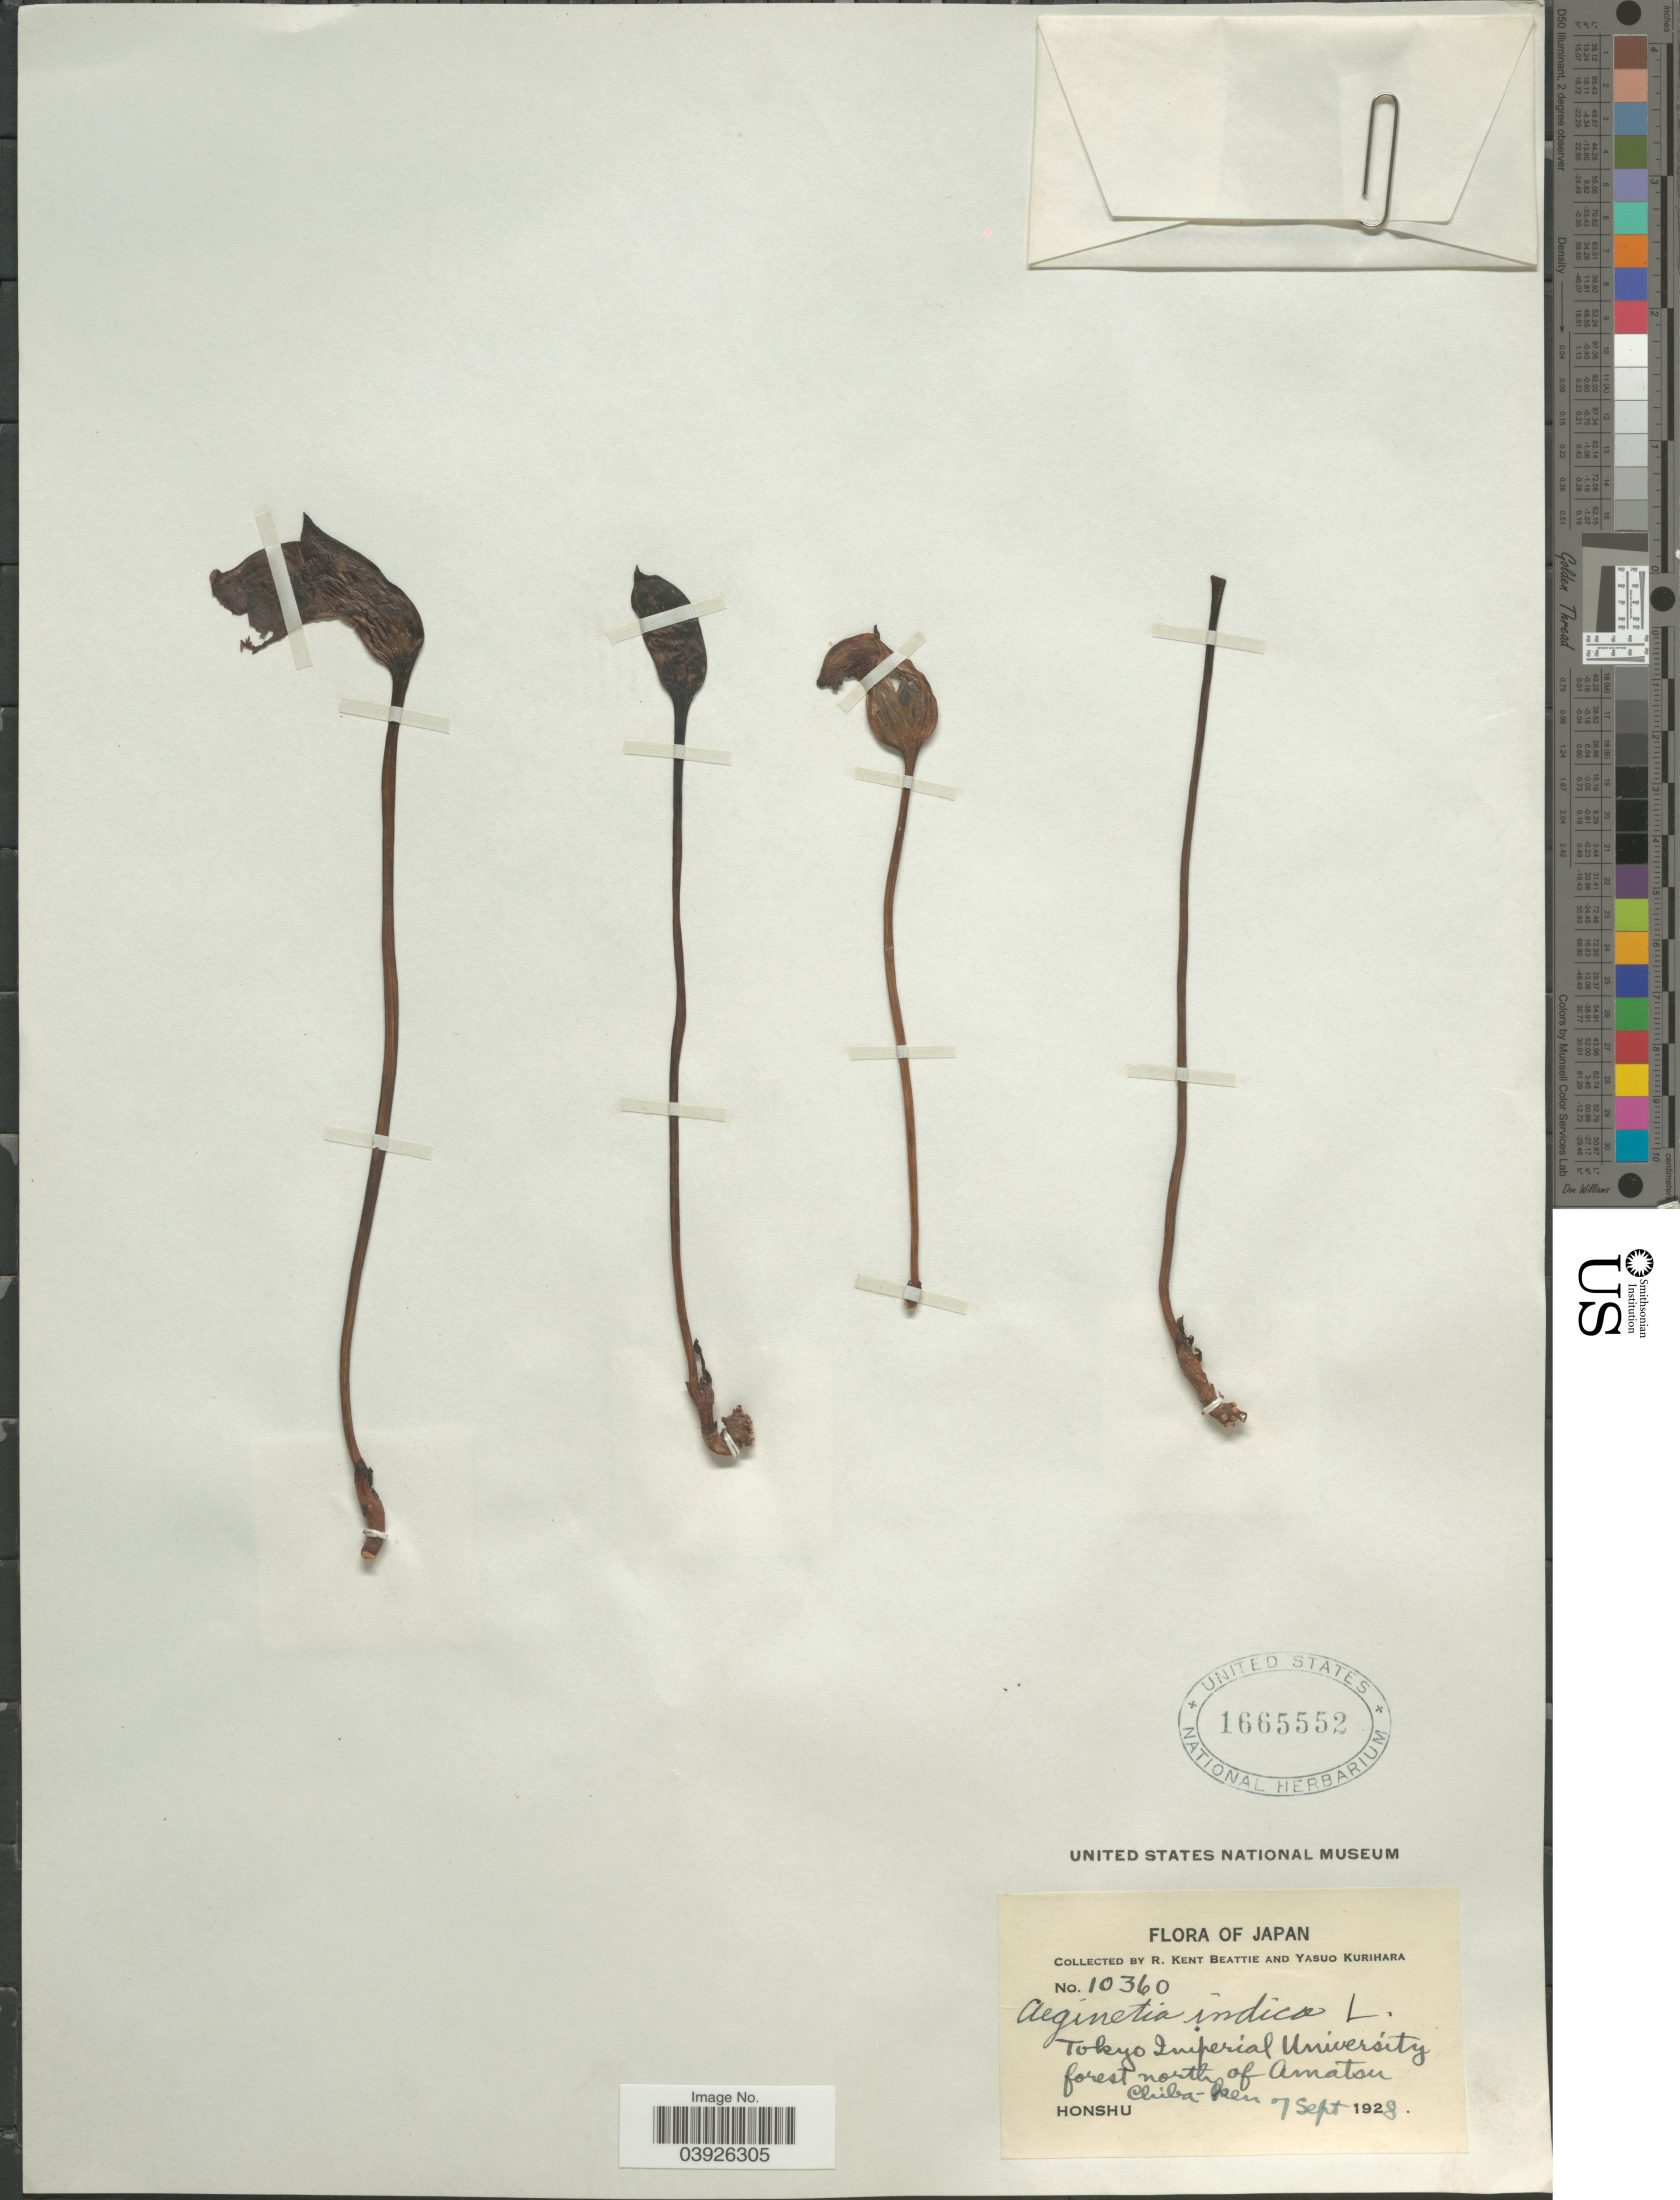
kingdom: Plantae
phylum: Tracheophyta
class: Magnoliopsida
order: Lamiales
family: Orobanchaceae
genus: Aeginetia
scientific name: Aeginetia indica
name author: L.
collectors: R. K. Beattie & Y. Kurihara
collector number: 10360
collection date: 1928-09-07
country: Japan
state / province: Tiba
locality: Tokyo Imperial University forest north of Amatsu Chiba-ken.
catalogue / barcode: US 1665552